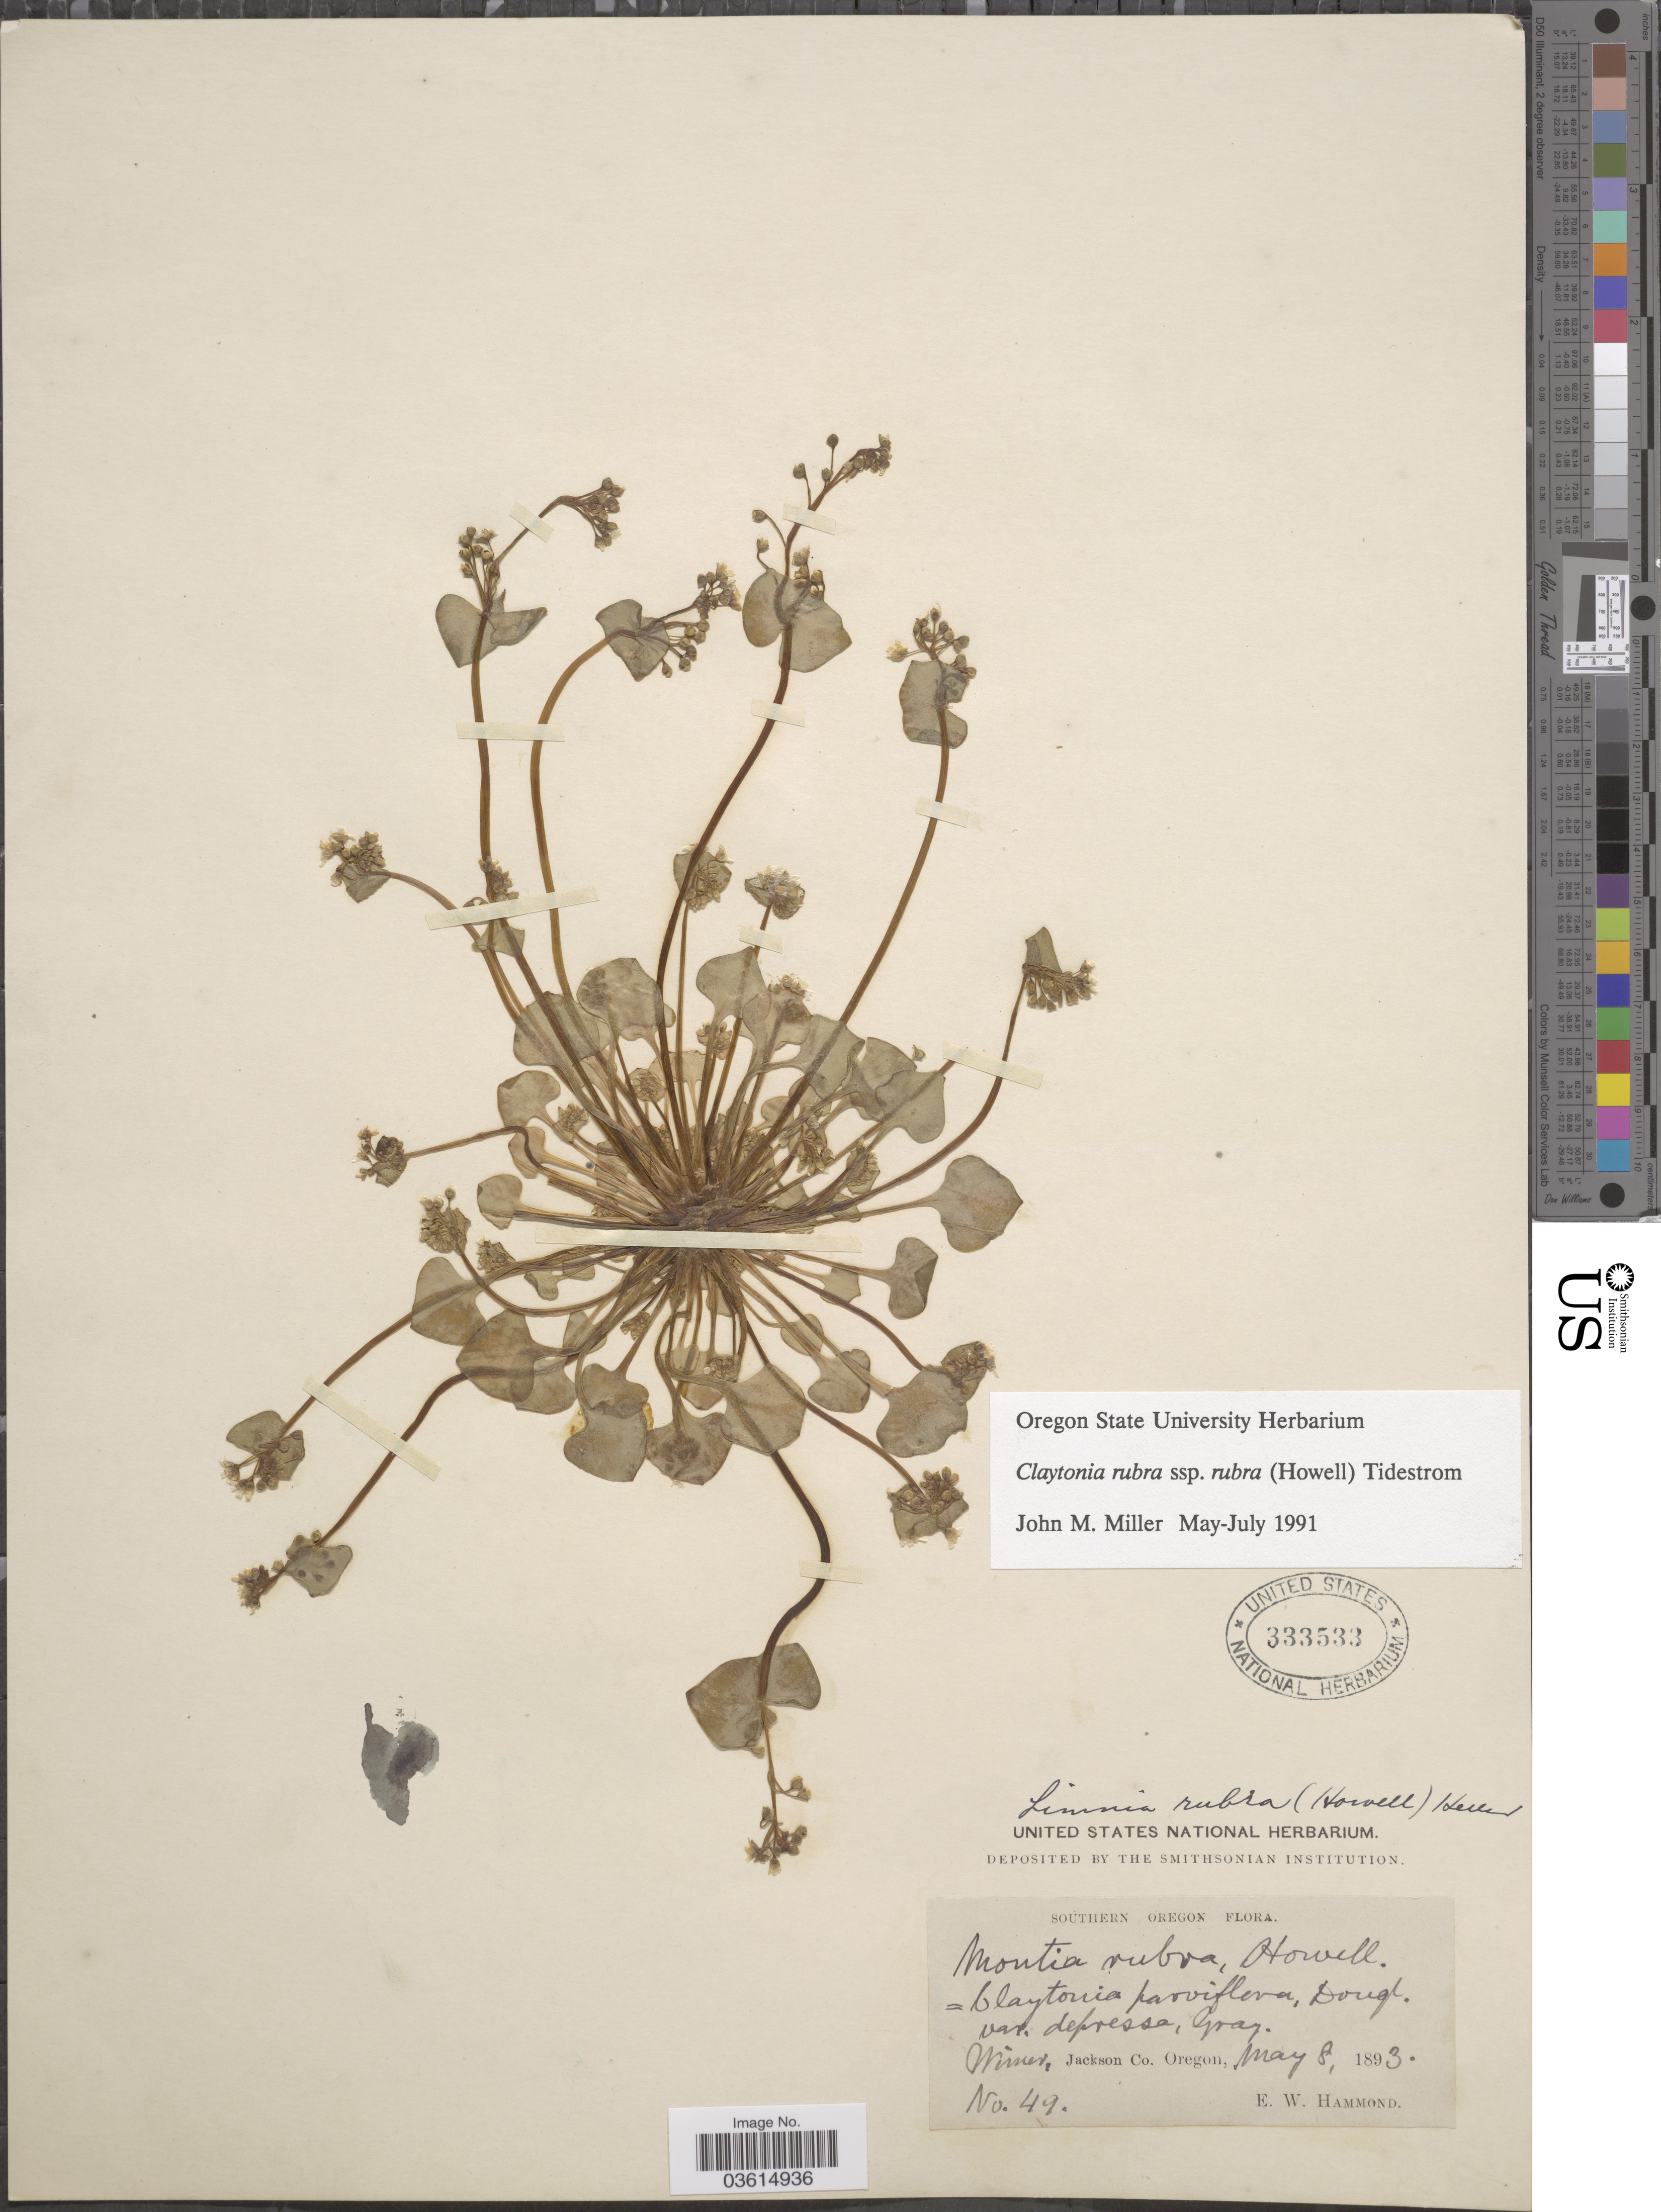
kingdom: Plantae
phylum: Tracheophyta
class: Magnoliopsida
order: Caryophyllales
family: Montiaceae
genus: Claytonia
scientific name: Claytonia rubra subsp. rubra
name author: (Howell) Tidestr.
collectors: E. Hammond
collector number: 49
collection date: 1893-05-08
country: United States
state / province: Oregon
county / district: Jackson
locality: Southern Oregon. Wimer, Jackson Co.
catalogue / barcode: US 333533